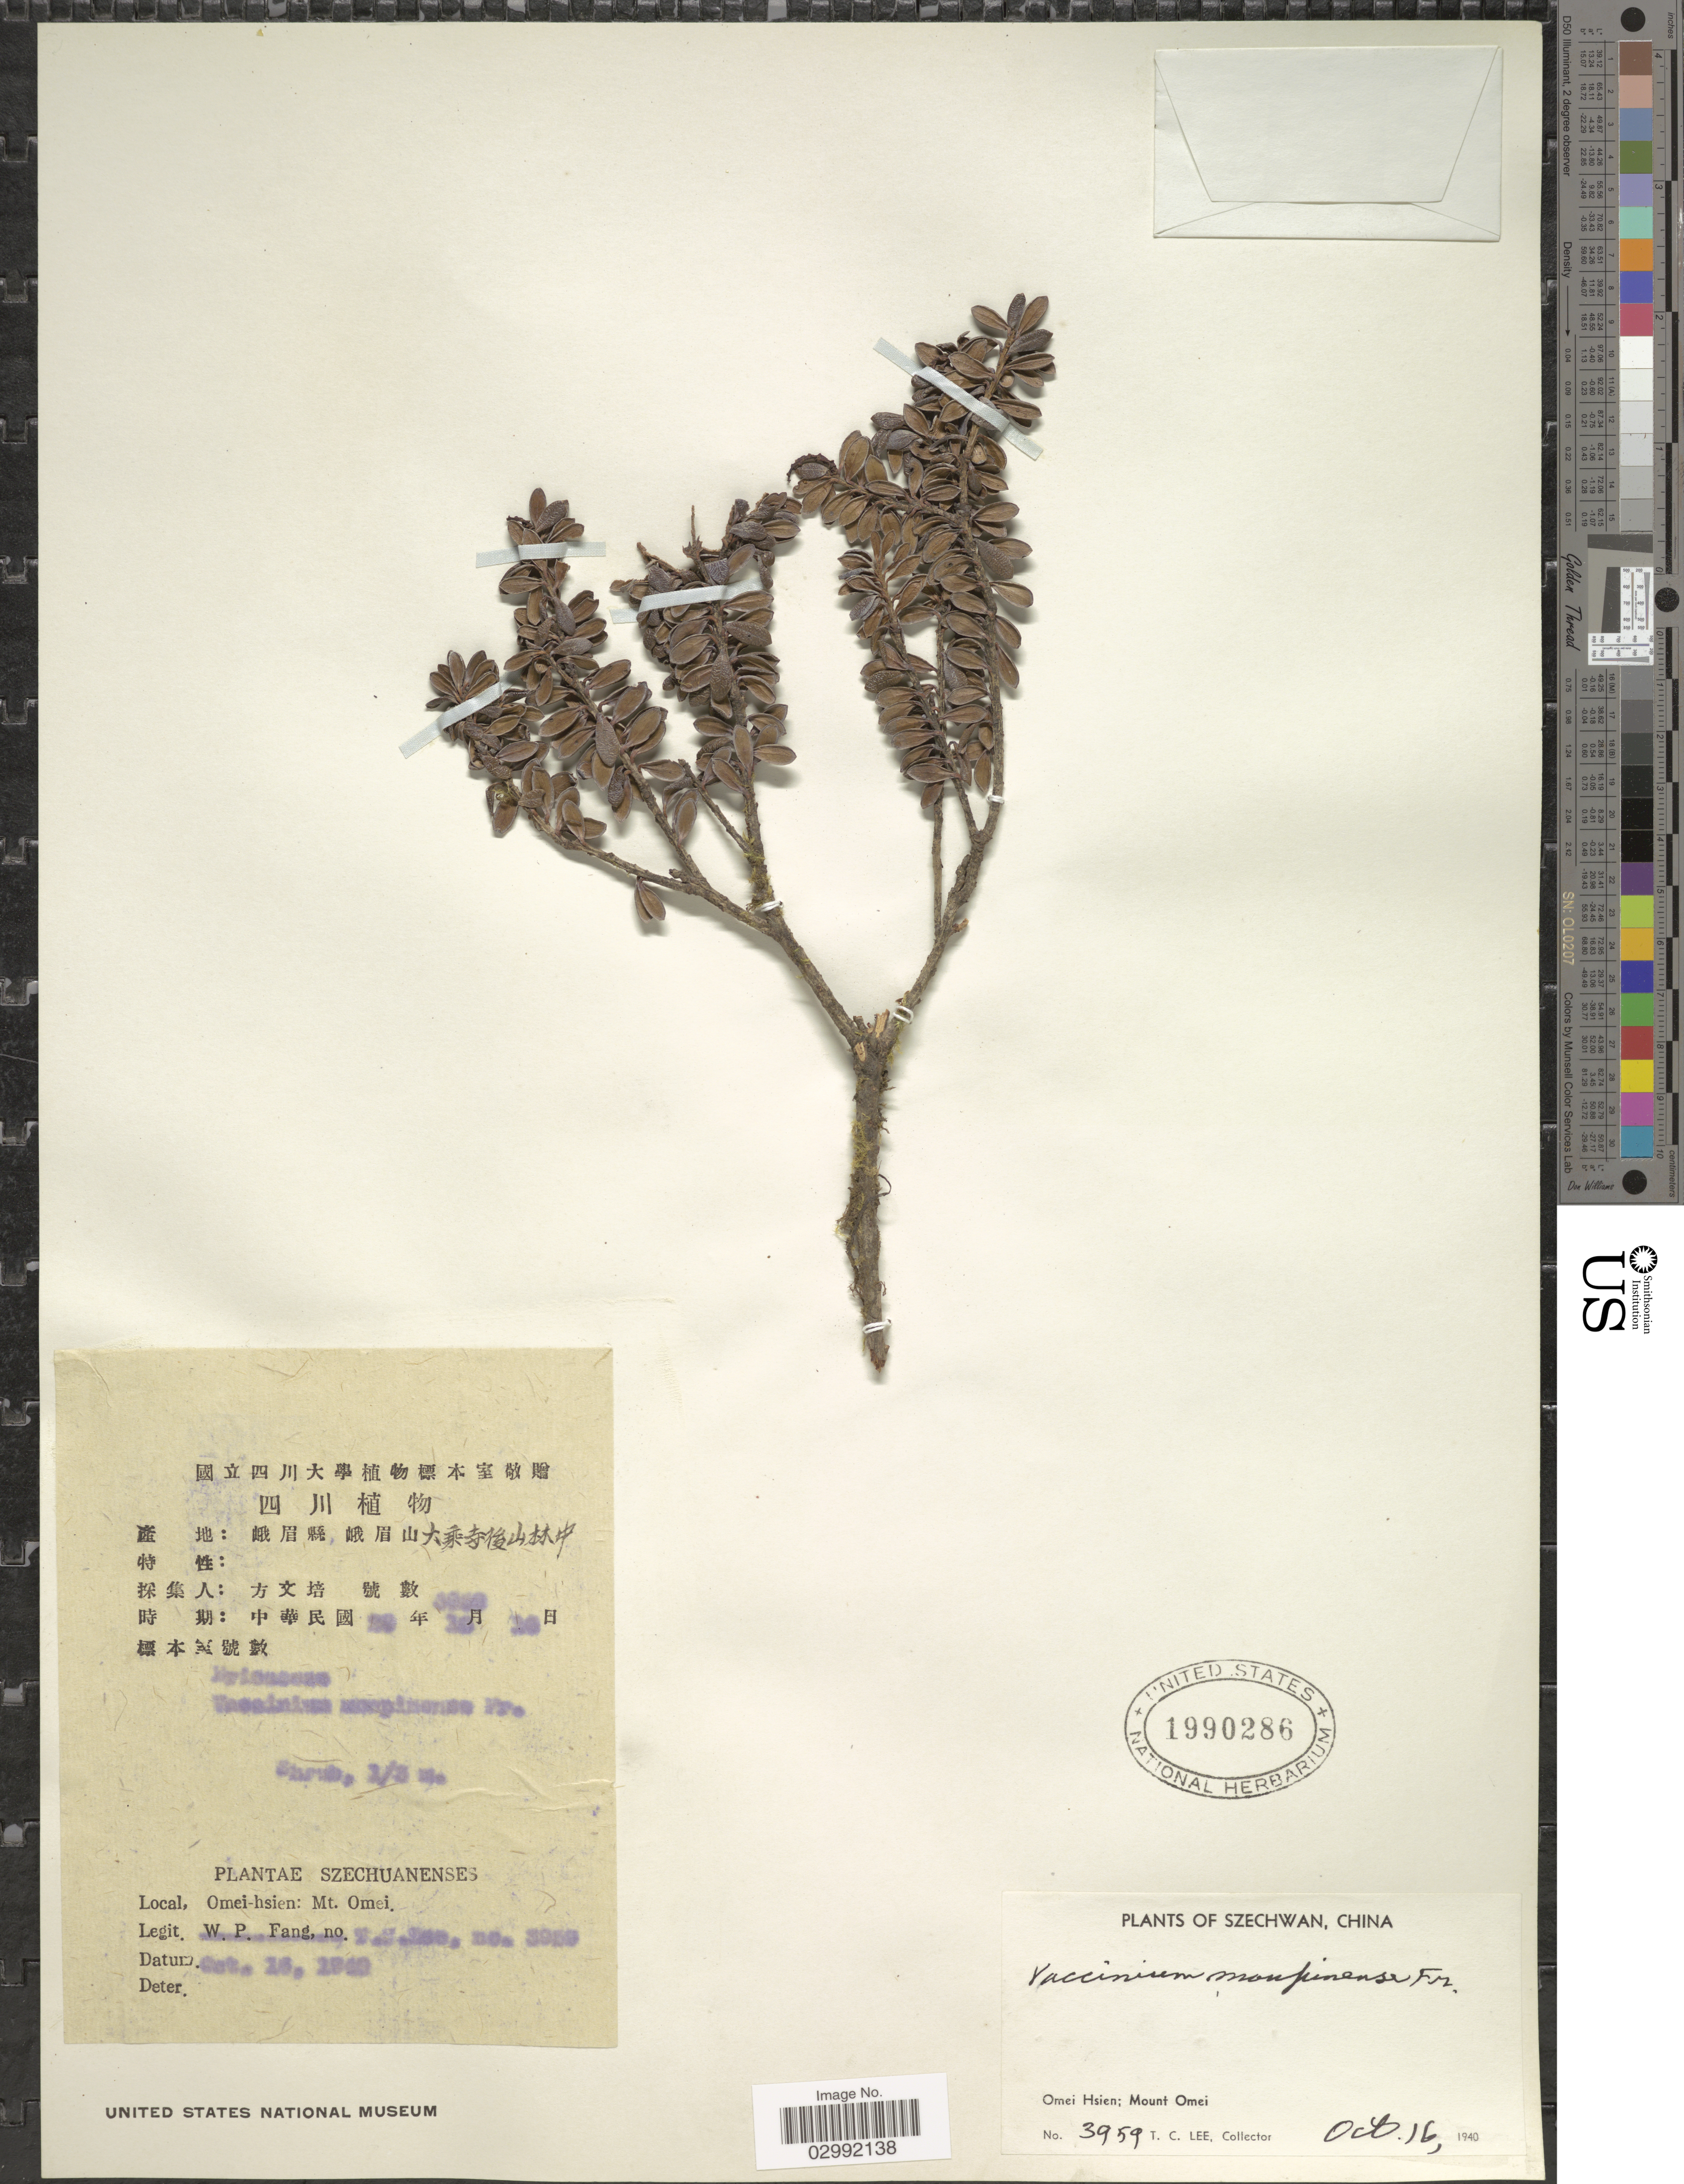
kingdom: Plantae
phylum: Tracheophyta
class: Magnoliopsida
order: Ericales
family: Ericaceae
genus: Vaccinium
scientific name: Vaccinium moupinense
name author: Franch.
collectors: T. Lee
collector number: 3959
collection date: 1940-10-16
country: China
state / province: Sichuan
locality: Szechwan, Omei Hsien; Mount Omei.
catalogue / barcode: US 1990286